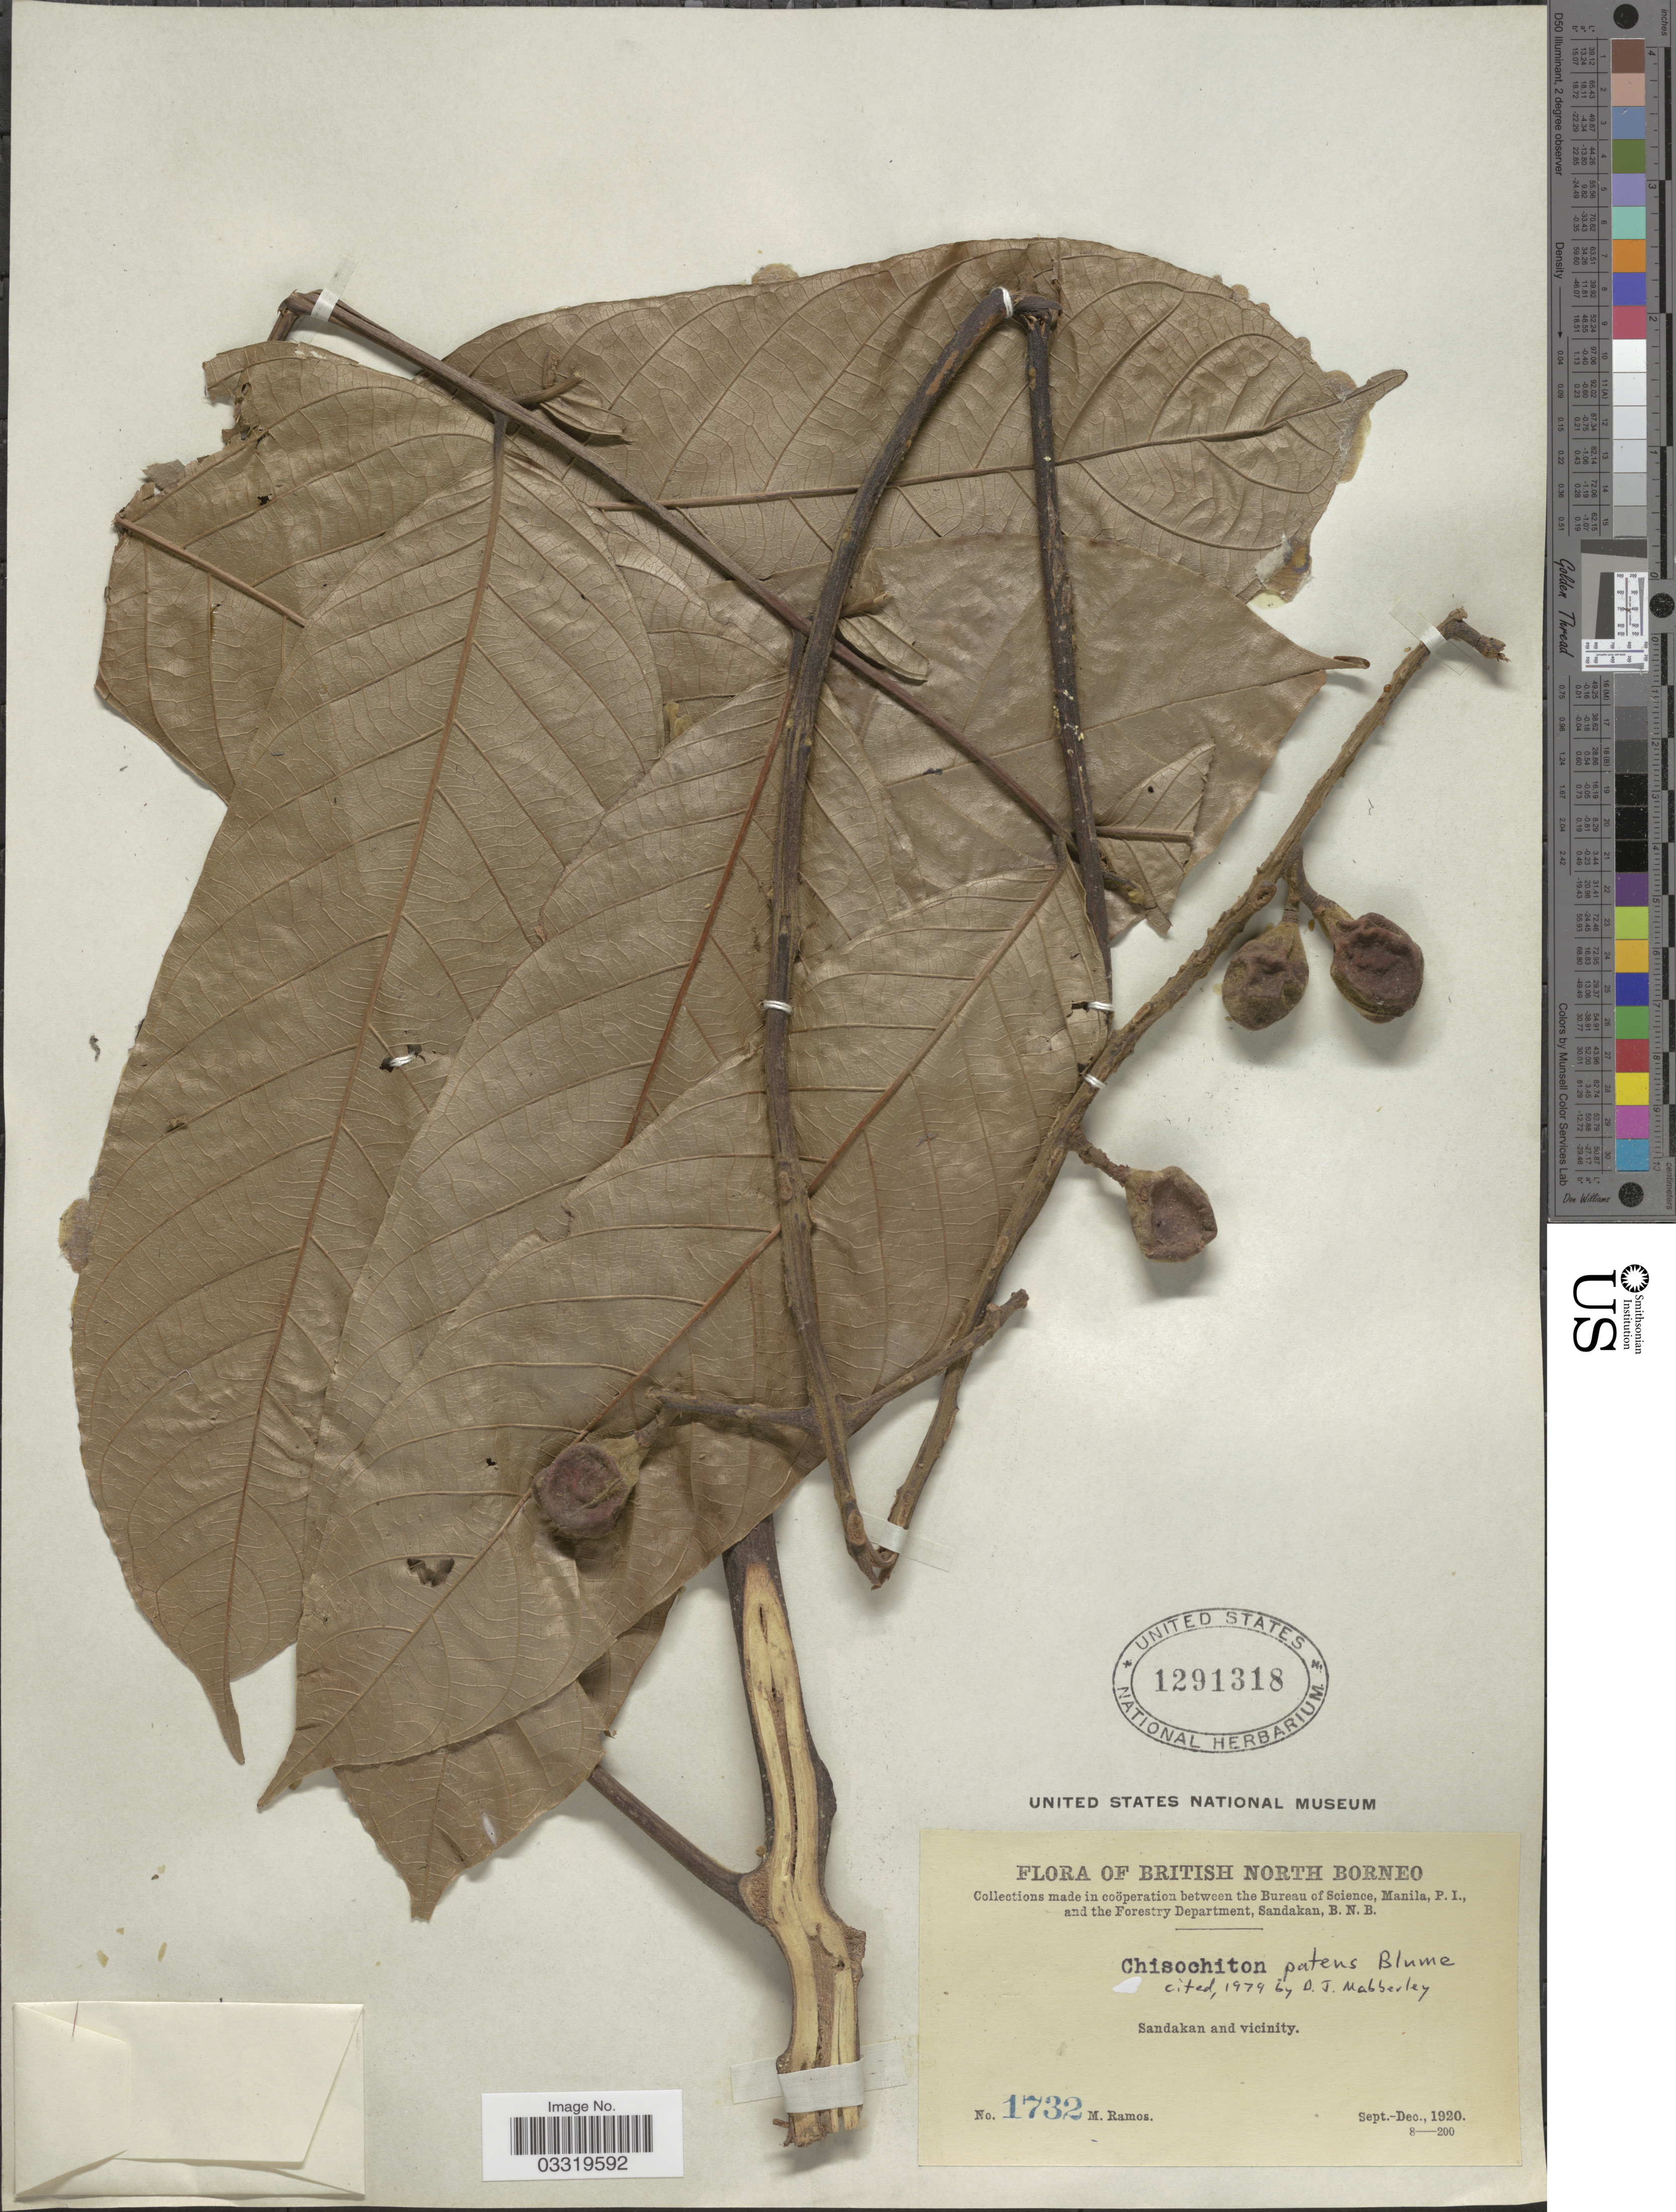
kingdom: Plantae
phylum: Tracheophyta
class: Magnoliopsida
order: Sapindales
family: Meliaceae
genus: Chisocheton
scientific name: Chisocheton patens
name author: Blume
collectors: M. Ramos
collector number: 1732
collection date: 1920-09/1920-12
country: Malaysia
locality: British North Borneo. Sandakan and vicinity.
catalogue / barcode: US 1291318